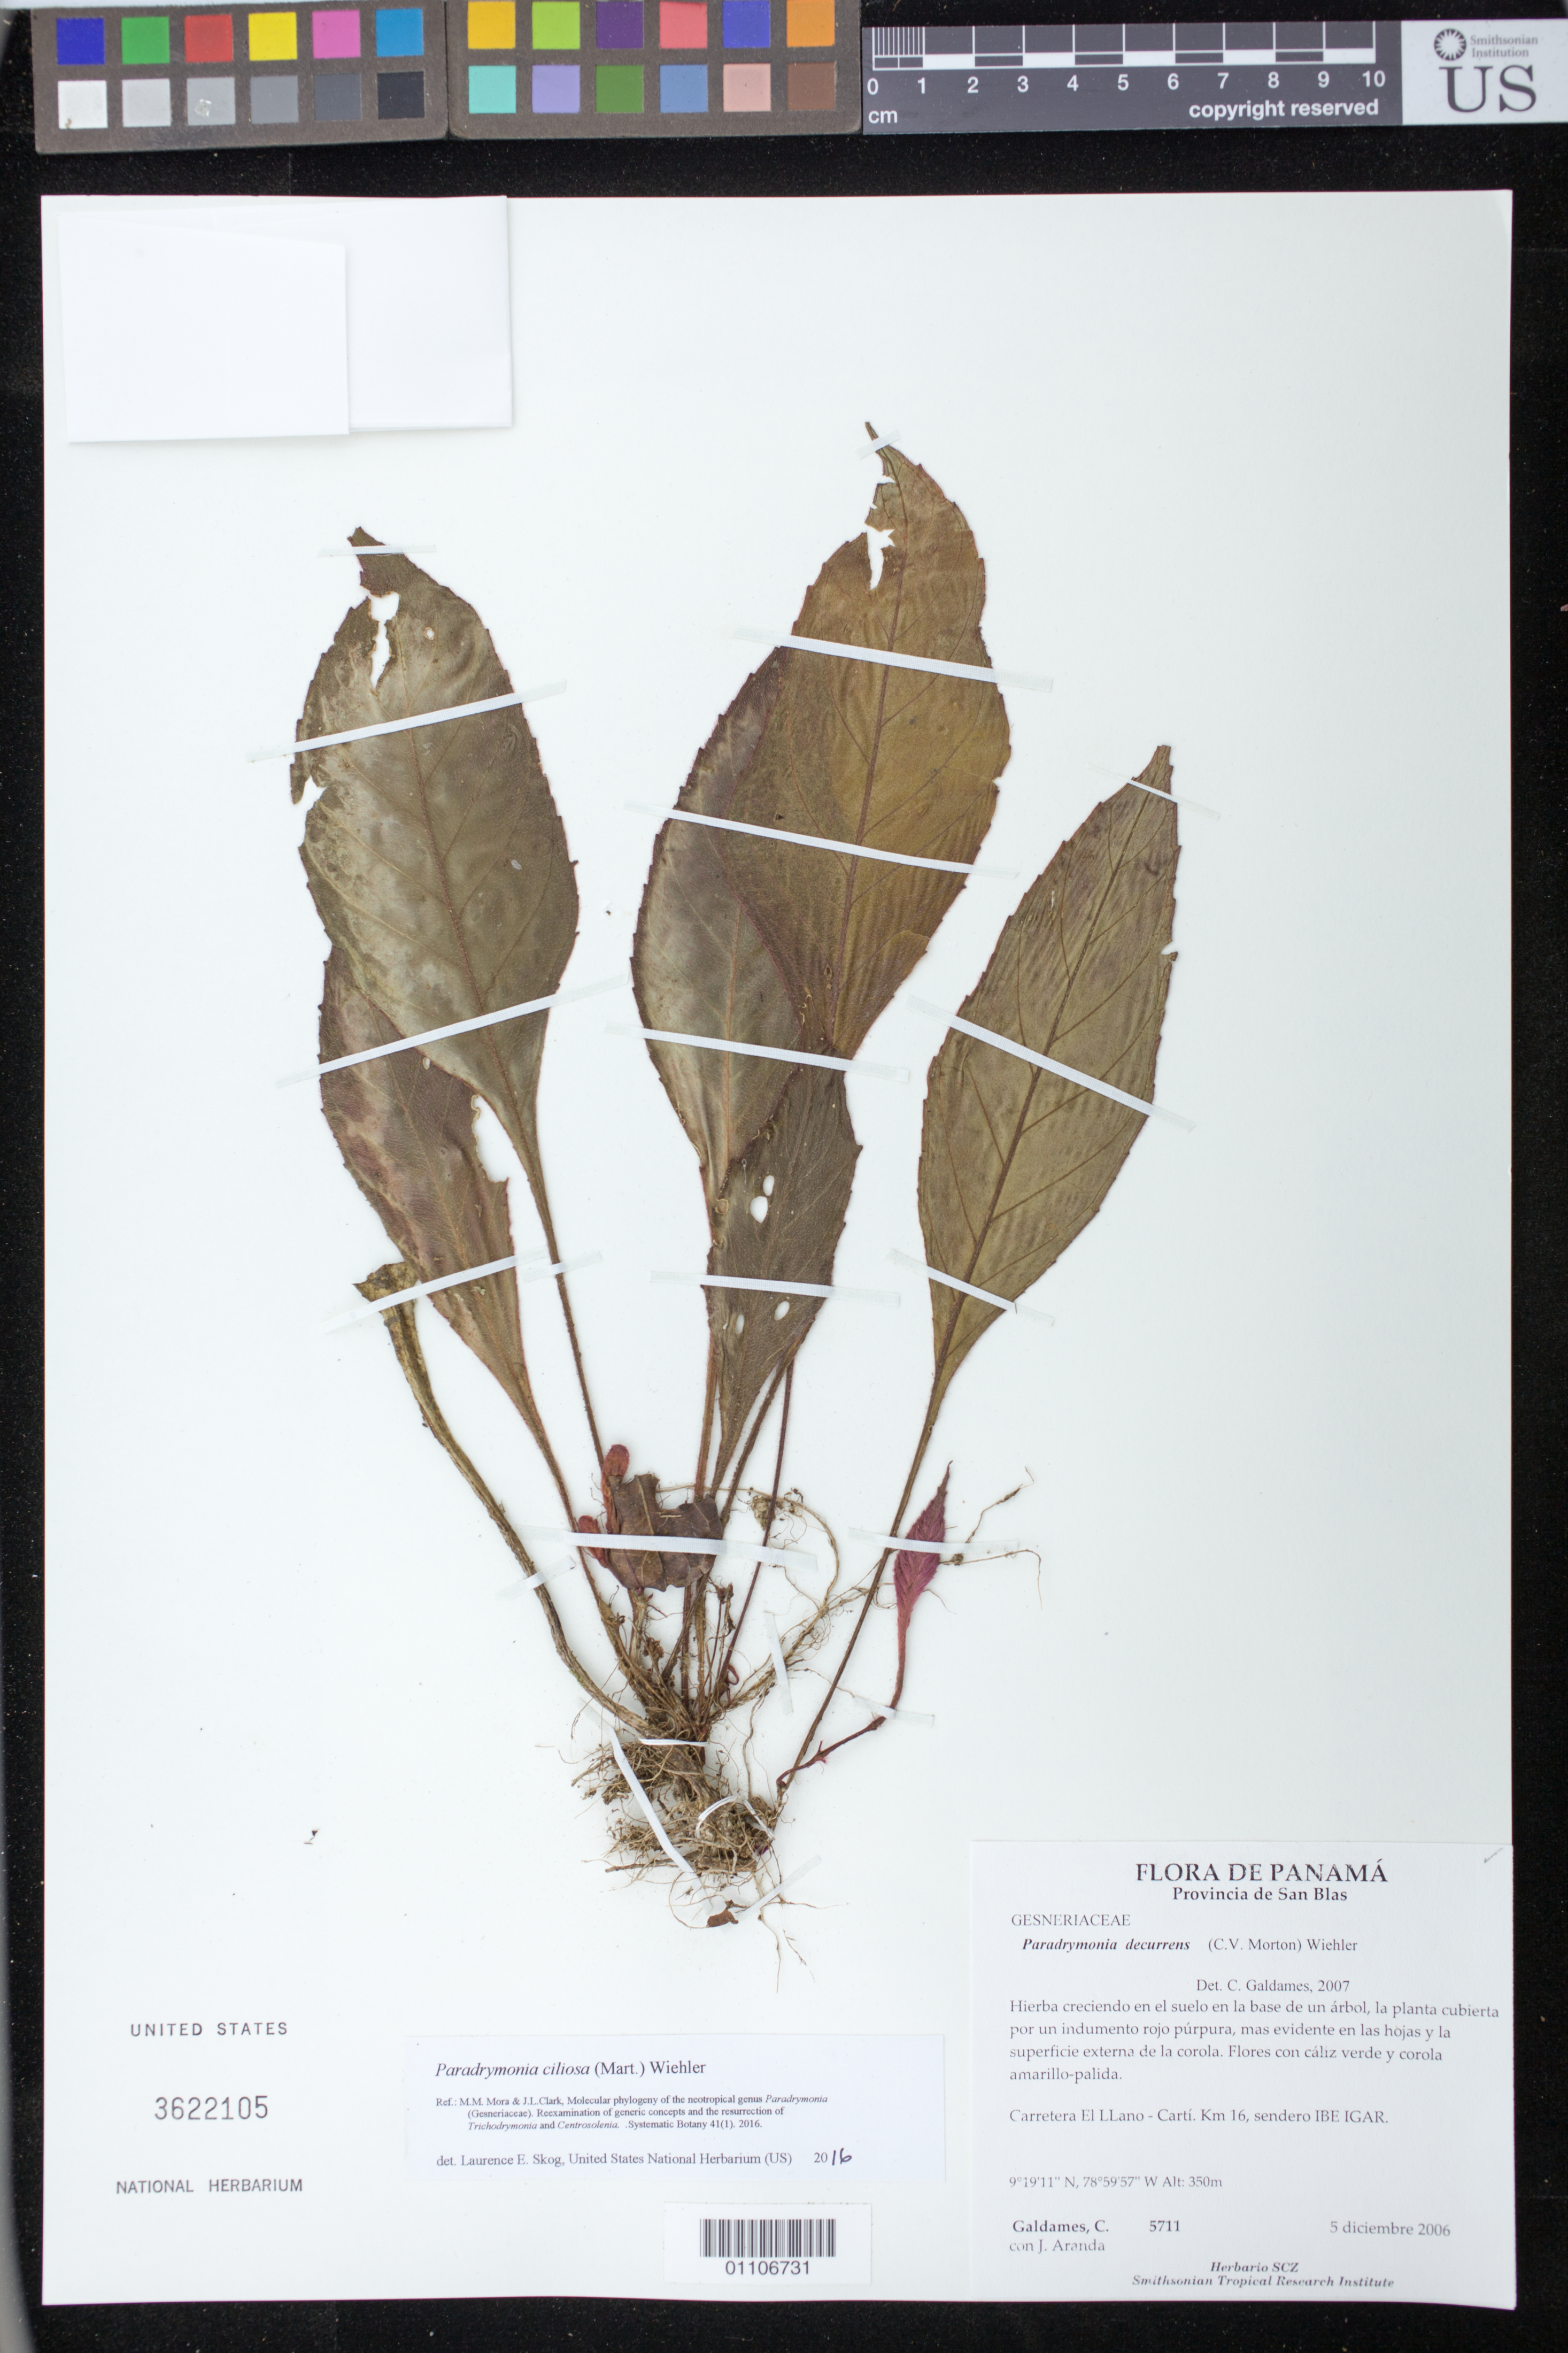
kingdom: Plantae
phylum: Tracheophyta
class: Magnoliopsida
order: Lamiales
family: Gesneriaceae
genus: Paradrymonia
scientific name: Paradrymonia ciliosa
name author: (Mart.) Wiehler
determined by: Skog, Laurence E.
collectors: C. Galdames & J. Aranda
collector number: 5711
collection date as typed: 05 Dec 2006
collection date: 2006-12-05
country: Panama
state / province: Kuna Yala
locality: Carretera El Llano-Carti. Km 16, sendero IBE IGAR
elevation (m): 350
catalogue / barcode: US 3622105